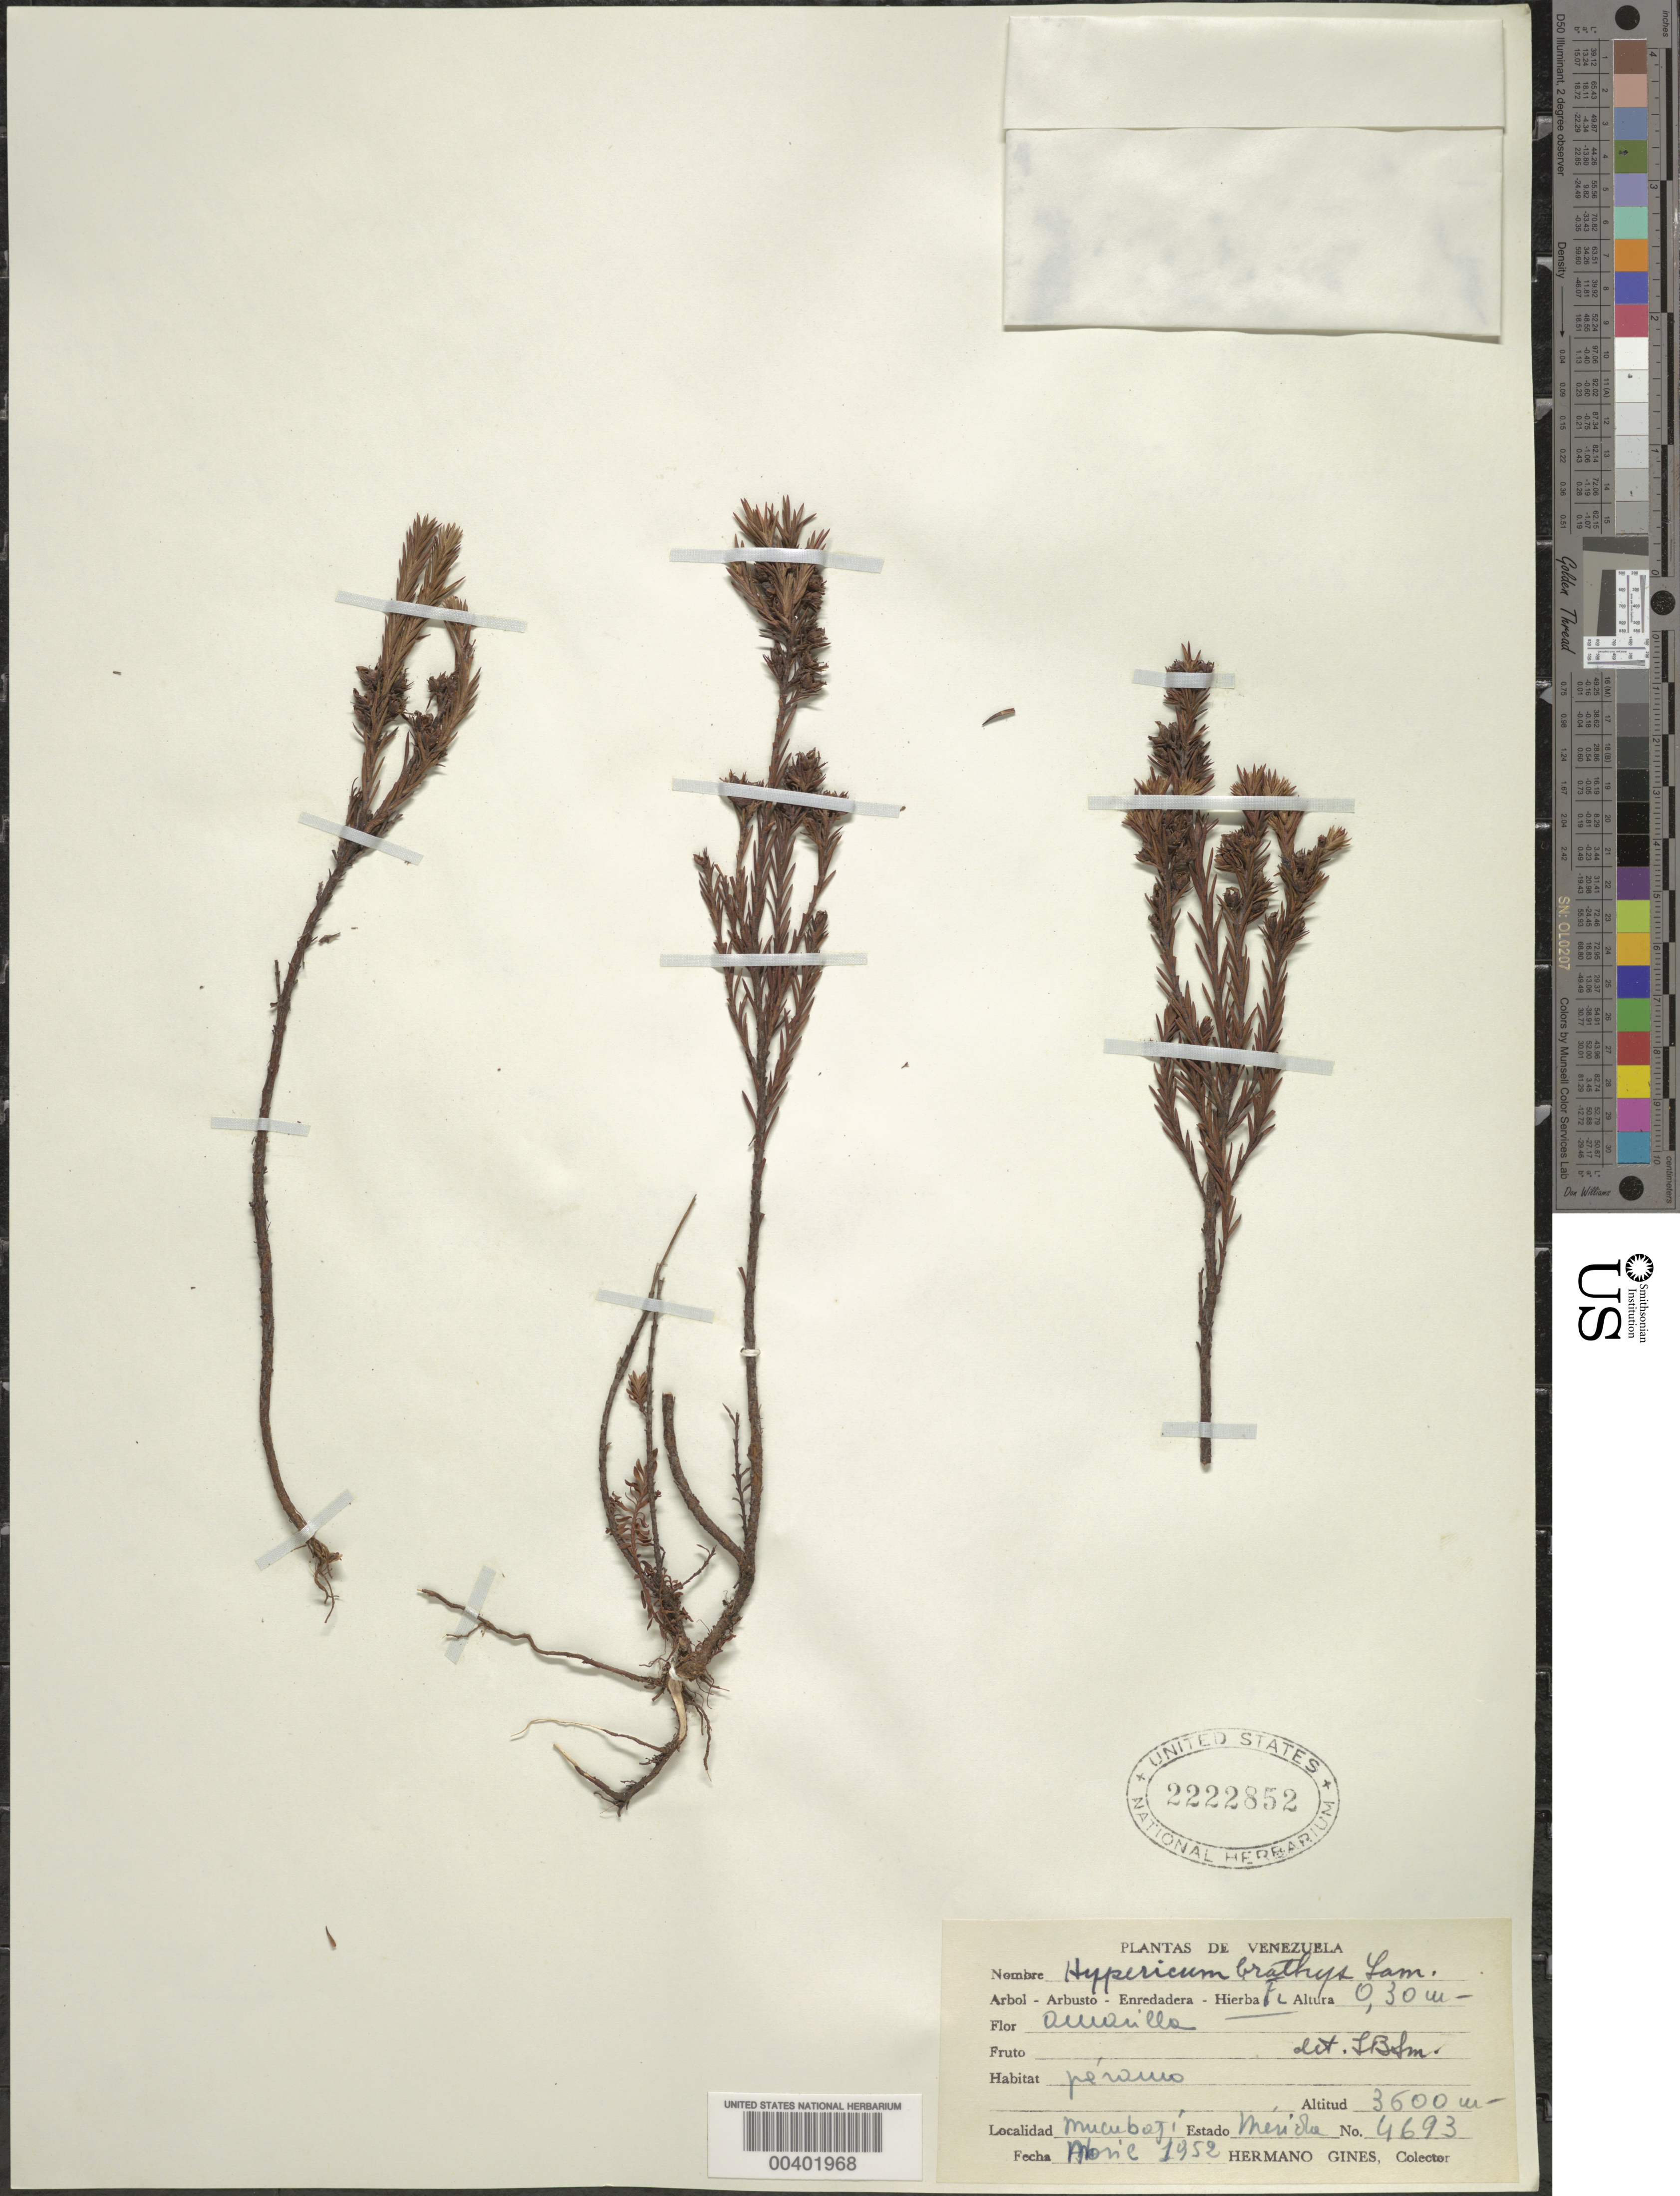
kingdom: Plantae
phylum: Tracheophyta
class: Magnoliopsida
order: Malpighiales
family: Hypericaceae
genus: Hypericum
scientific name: Hypericum juniperinum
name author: Kunth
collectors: Bro. Gines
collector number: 4693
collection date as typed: Apr 1952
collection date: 1952-04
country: Venezuela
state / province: Mérida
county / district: Rangel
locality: Mucubají (Páramo de) Mucubaji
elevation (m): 3600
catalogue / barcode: US 2222852